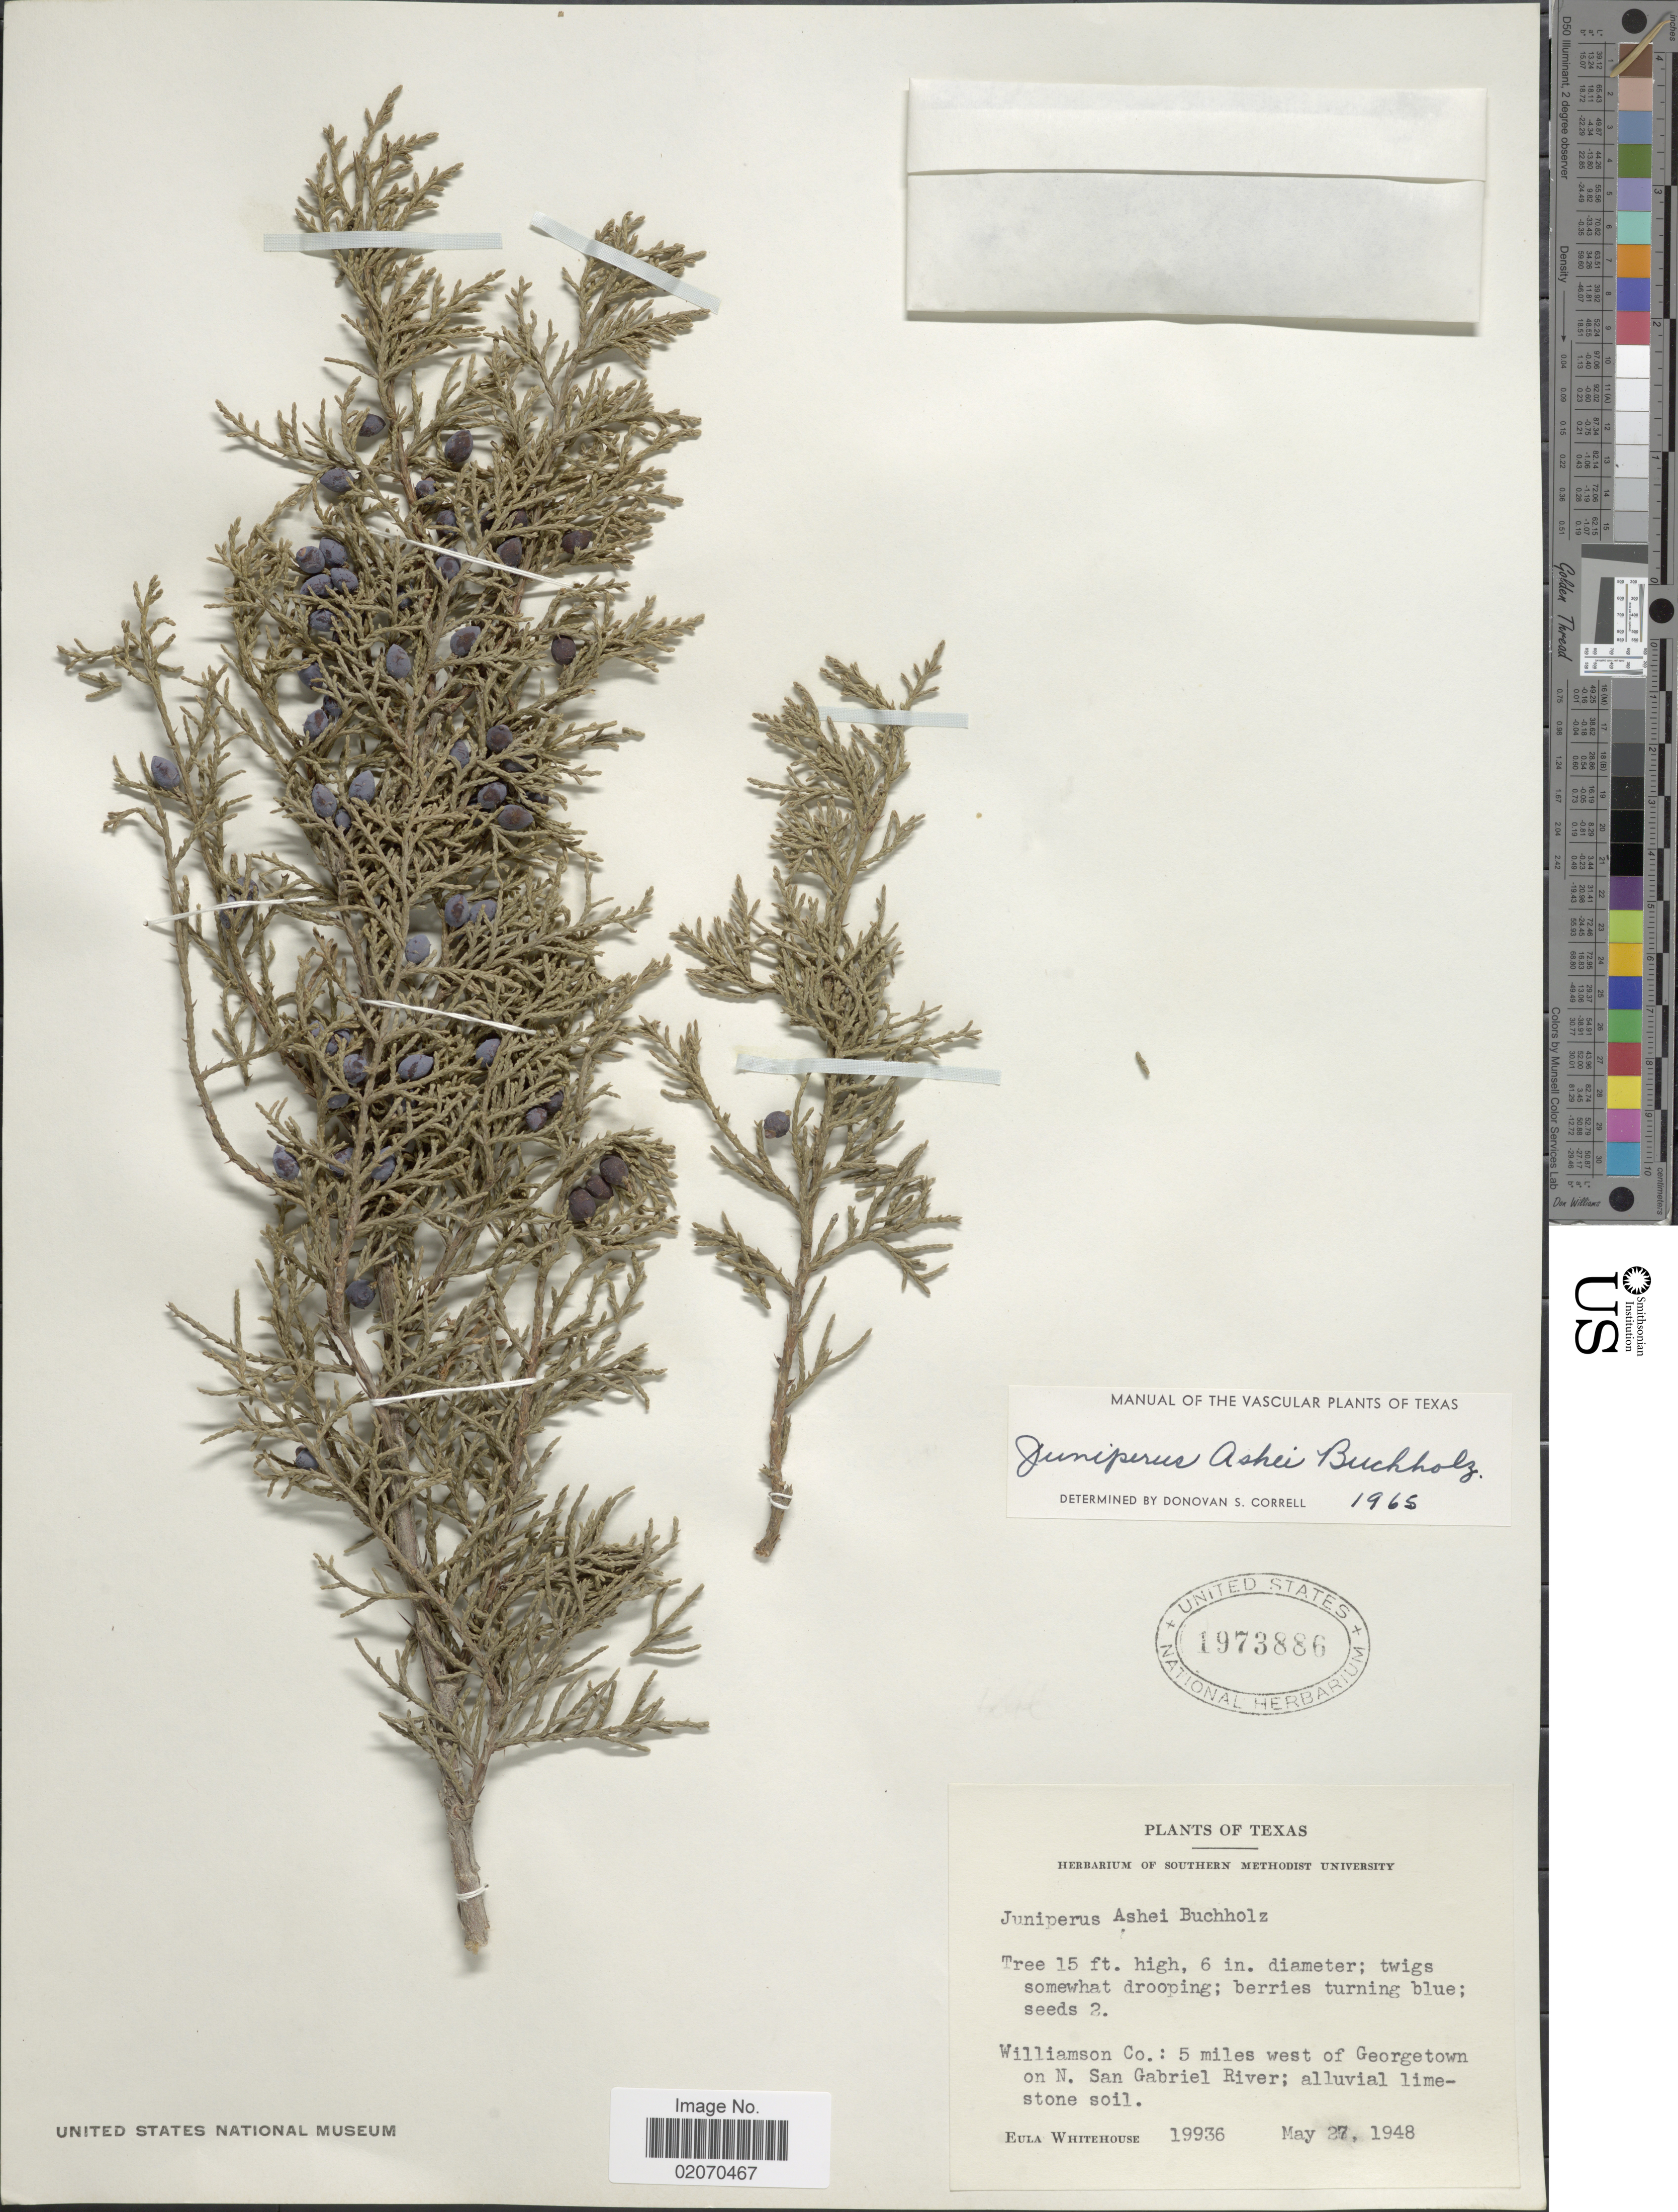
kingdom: Plantae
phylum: Tracheophyta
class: Pinopsida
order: Pinales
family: Cupressaceae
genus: Juniperus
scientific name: Juniperus ashei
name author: J. Buchholz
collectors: E. Whitehouse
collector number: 19936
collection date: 1948-05-27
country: United States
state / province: Texas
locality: Williamson Co.: 5 miles west of Georgetown on N San Gabriel River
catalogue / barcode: US 1973886